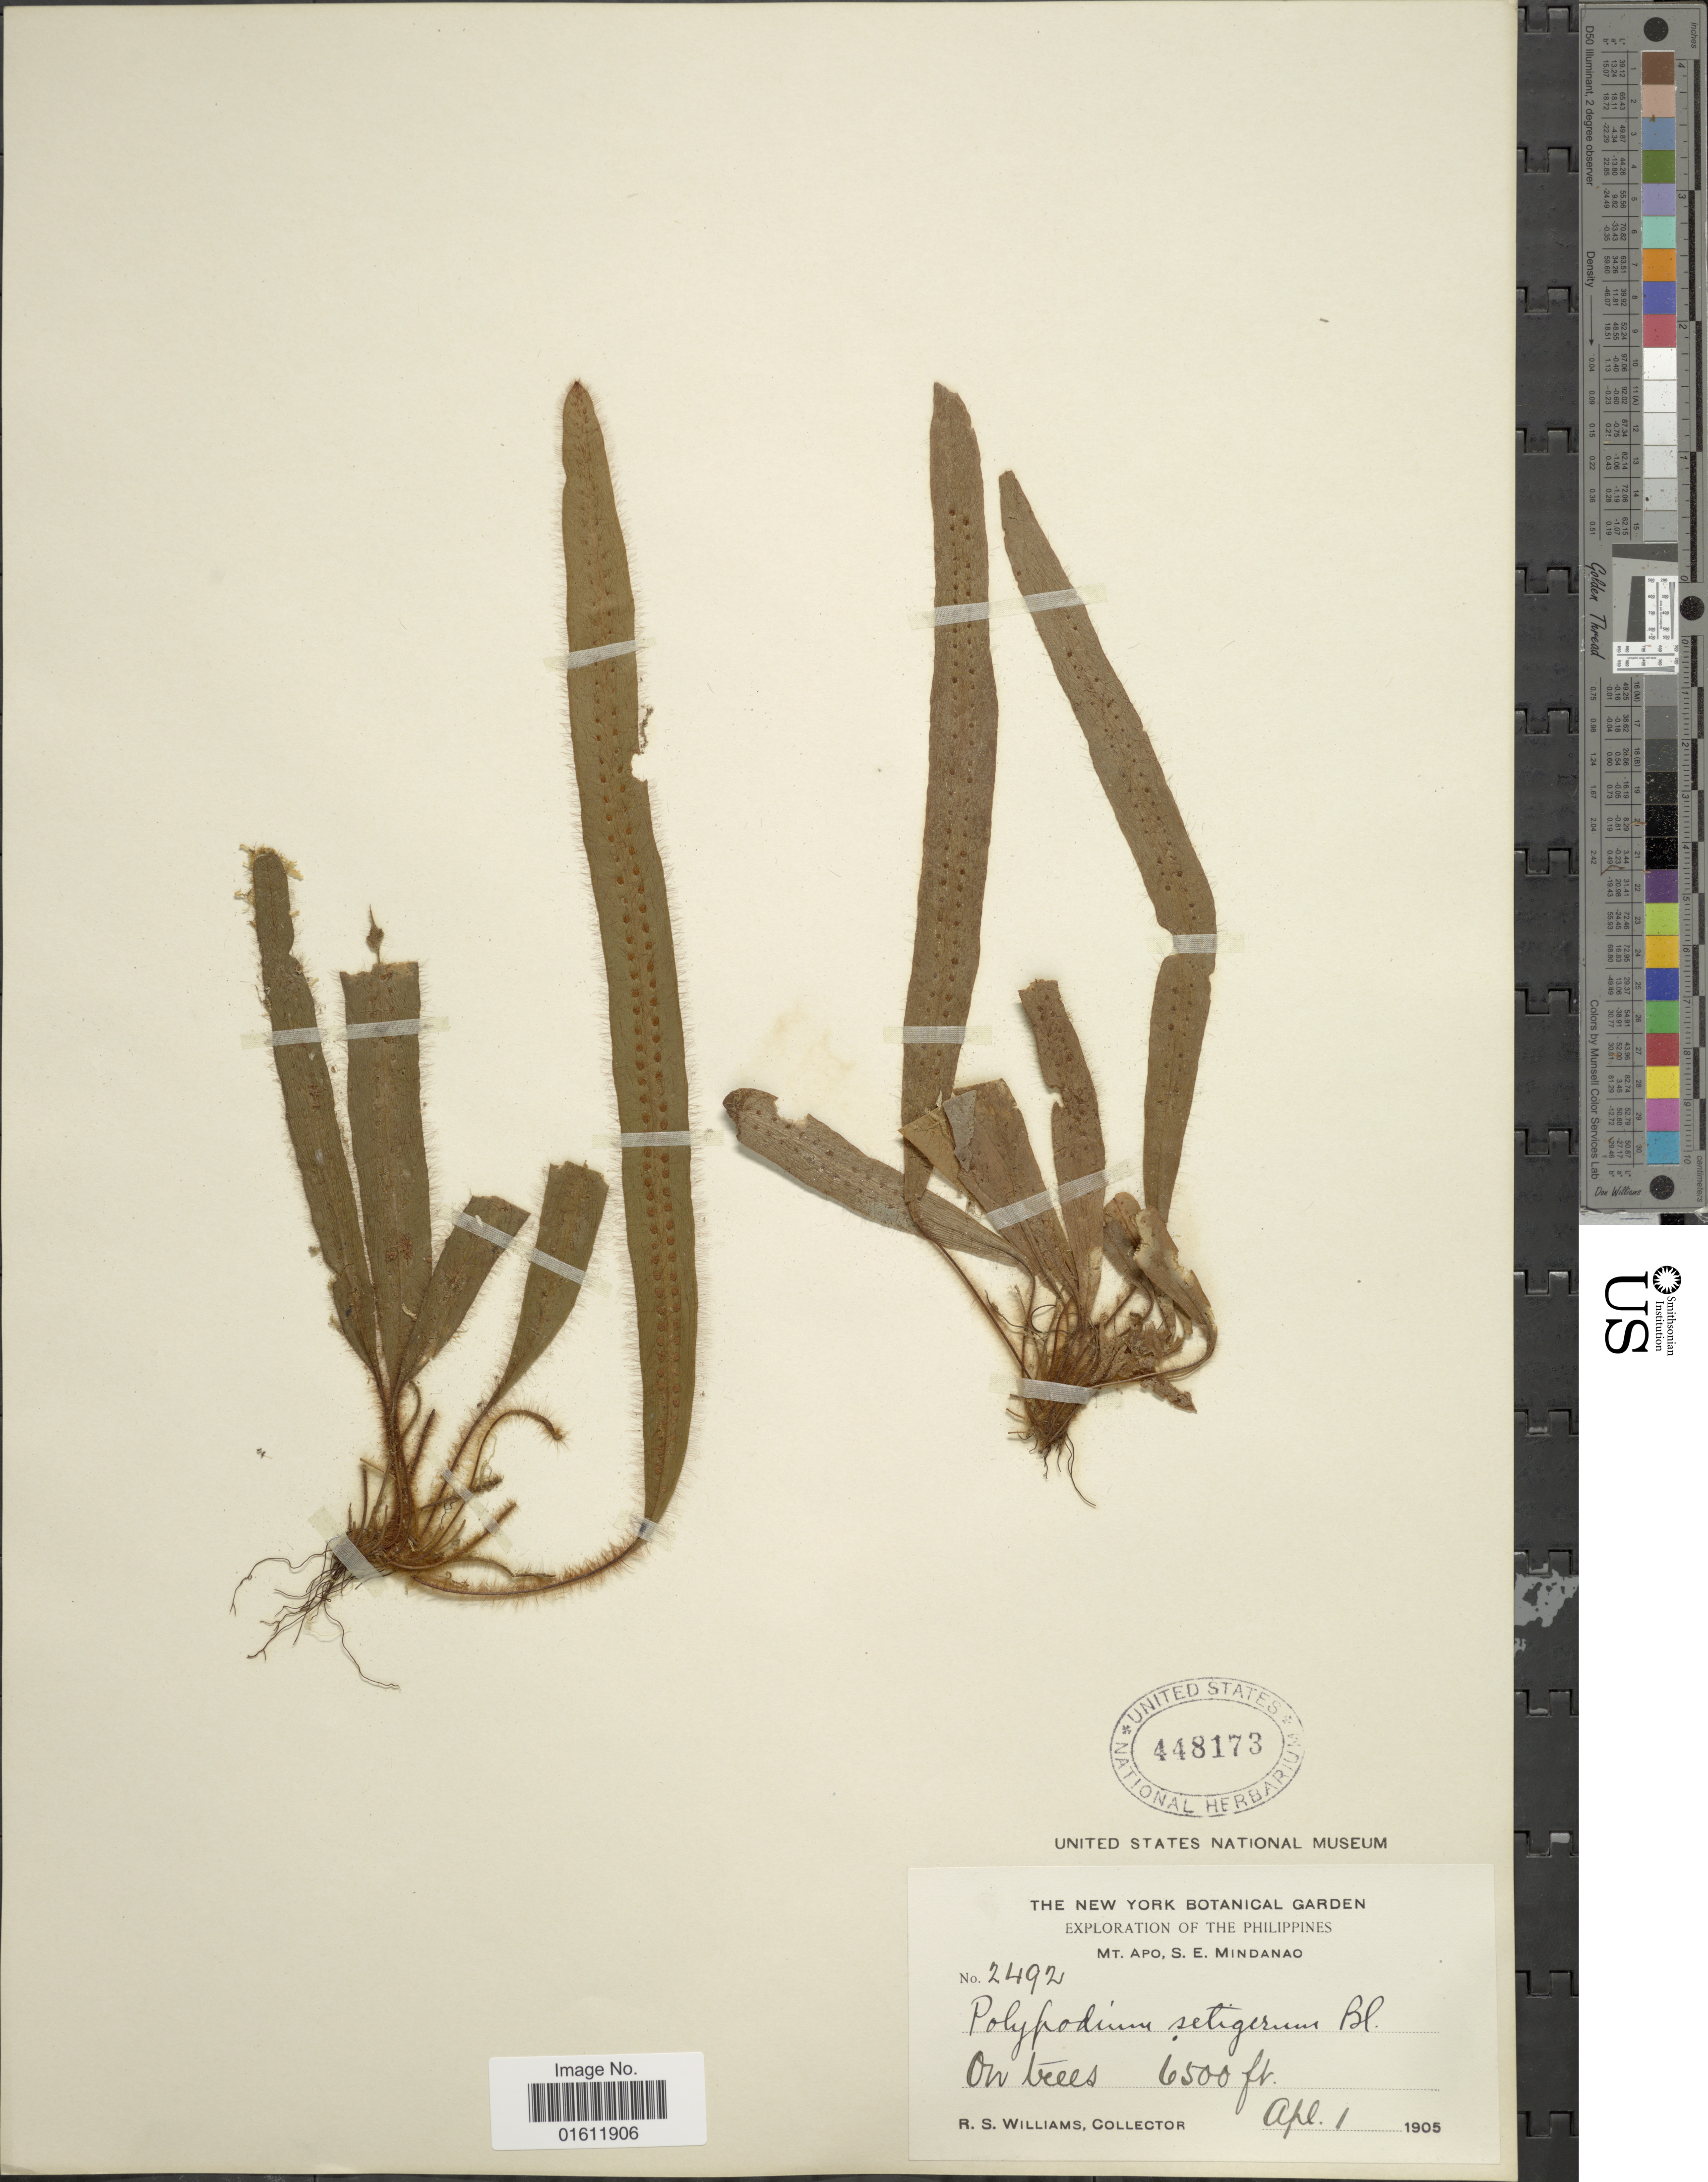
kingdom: Plantae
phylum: Tracheophyta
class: Polypodiopsida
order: Polypodiales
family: Polypodiaceae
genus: Radiogrammitis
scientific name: Radiogrammitis setigera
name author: (Blume) Parris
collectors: R. S. Williams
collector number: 2492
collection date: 1905-04-01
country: Philippines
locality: Mt. Apo, S.E. Mindanao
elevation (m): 1981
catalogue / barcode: US 448173